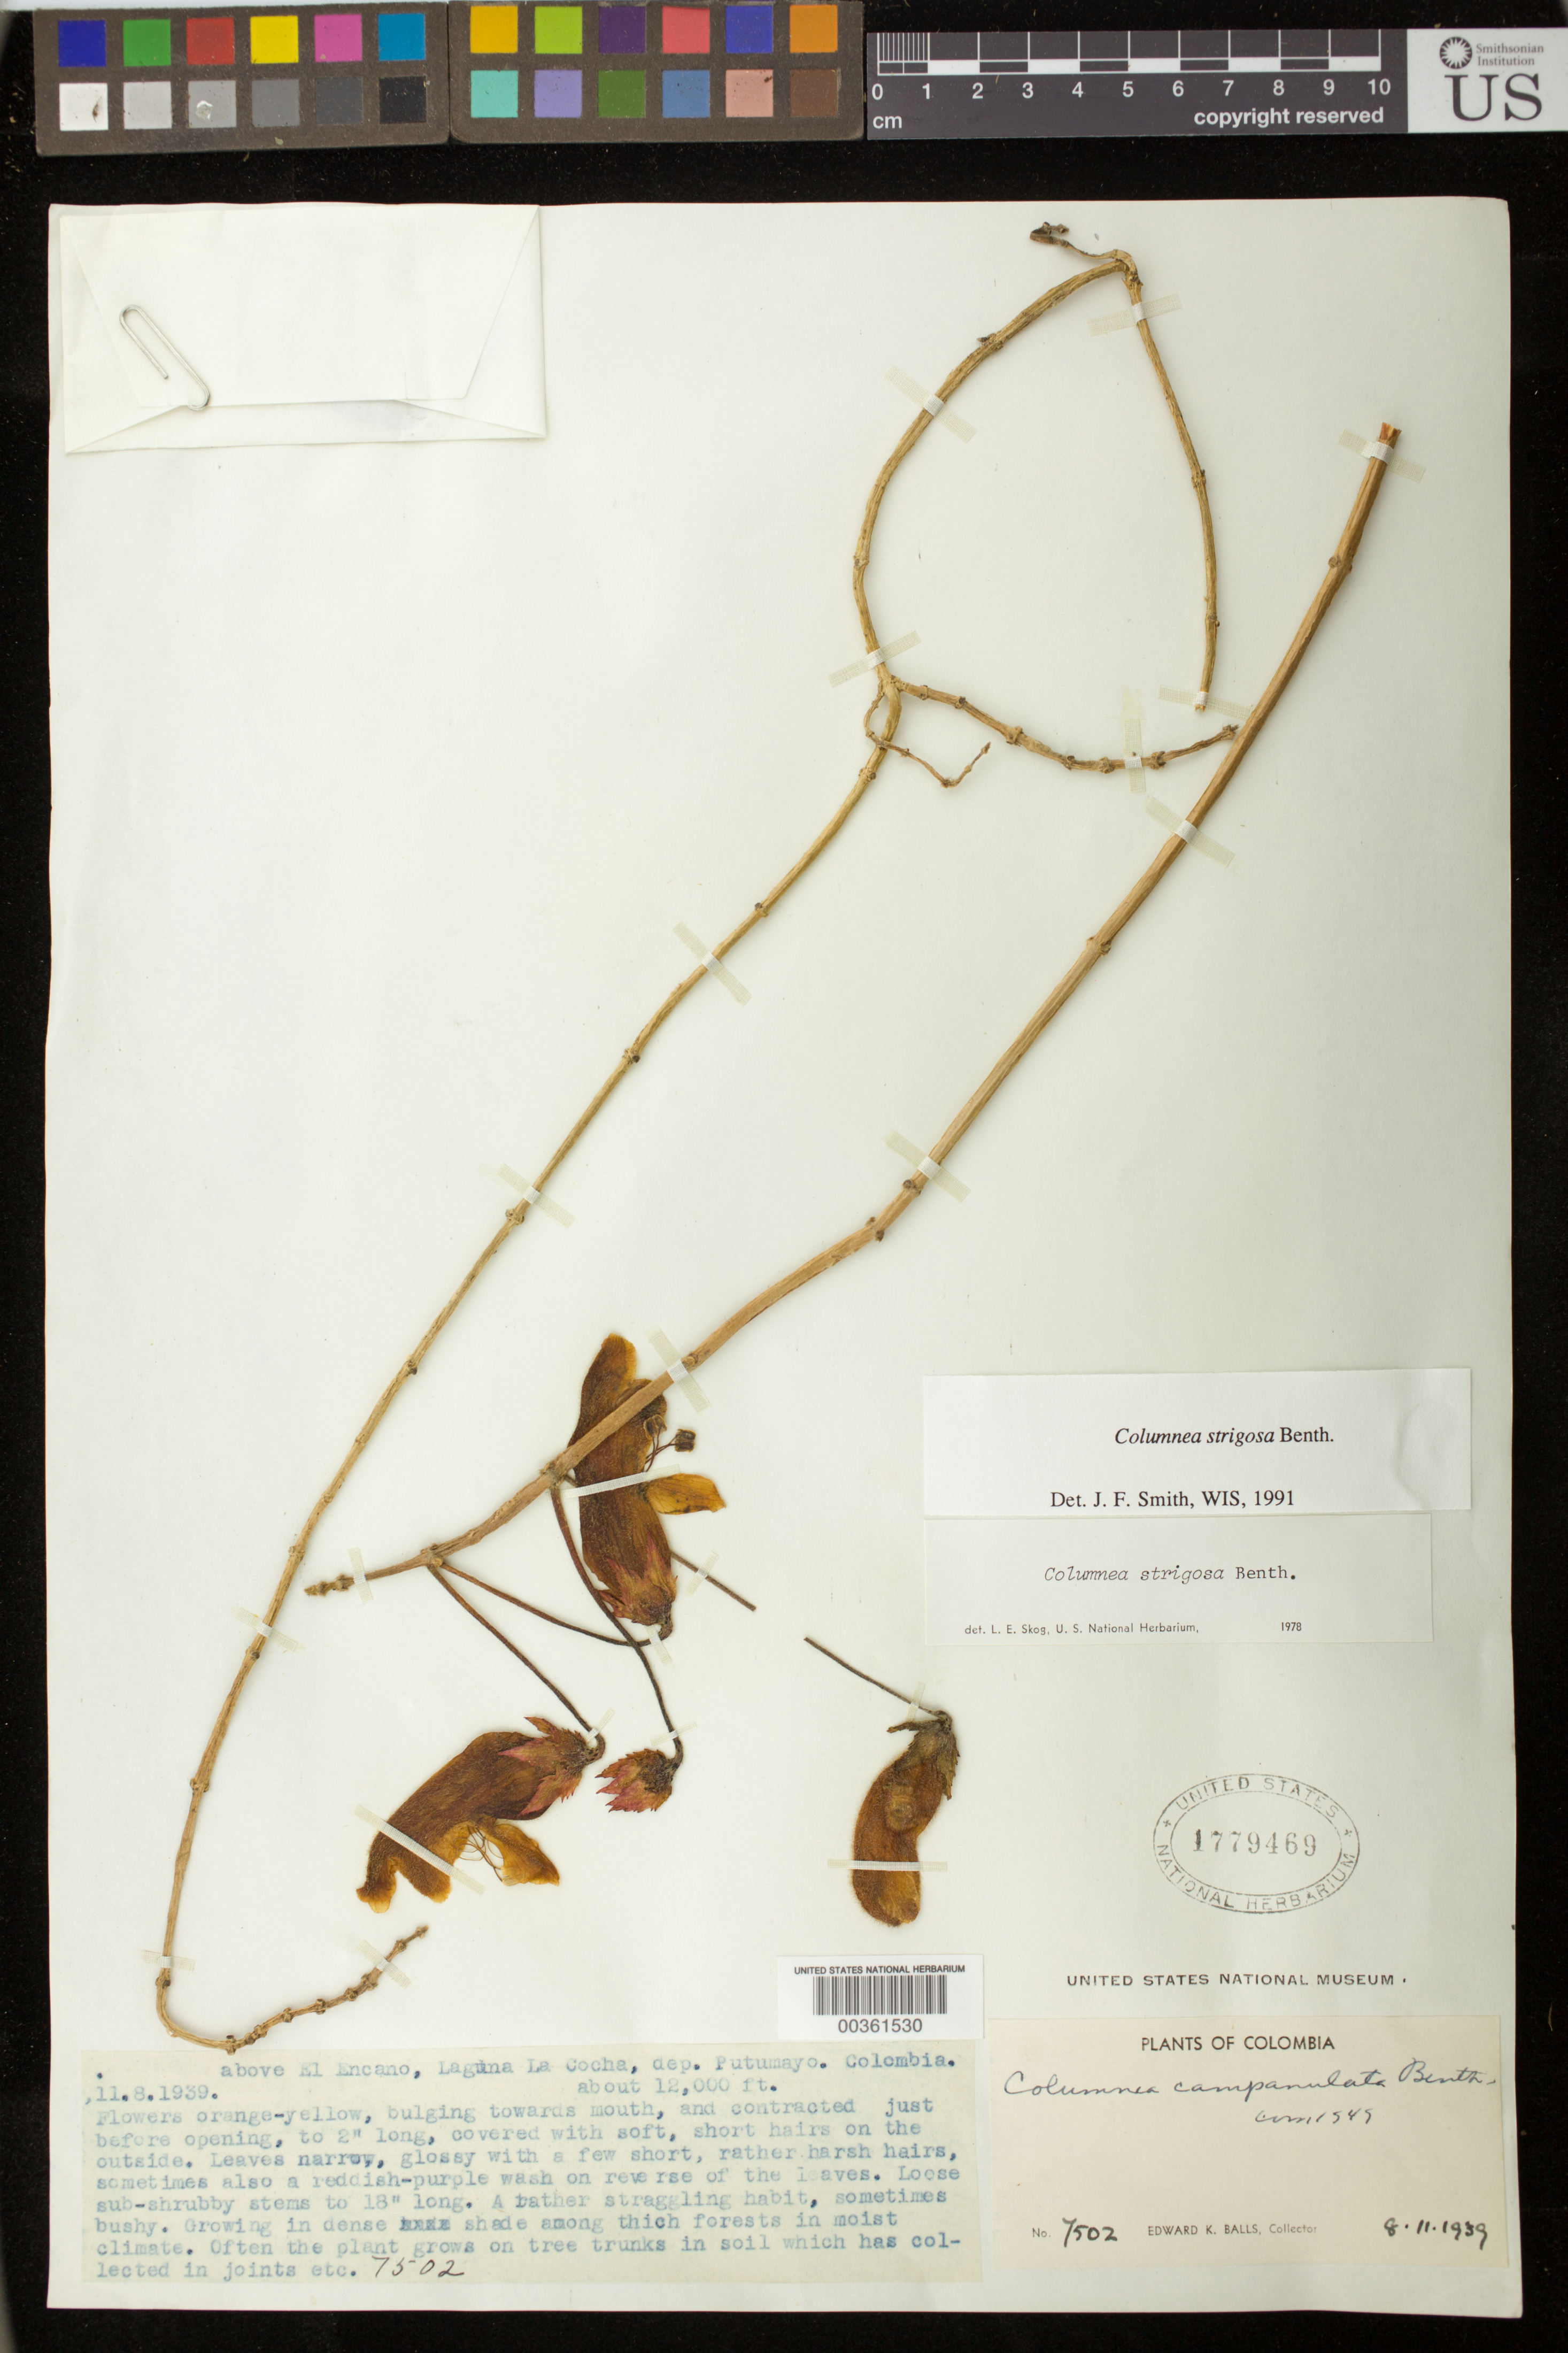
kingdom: Plantae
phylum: Tracheophyta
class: Magnoliopsida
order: Lamiales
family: Gesneriaceae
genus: Columnea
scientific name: Columnea strigosa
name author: Benth.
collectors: E. K. Balls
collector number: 7502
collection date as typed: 11 Aug 1939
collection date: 1939-08-11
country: Colombia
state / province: Putumayo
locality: Above El Encano, Laguna La Cocha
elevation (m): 3658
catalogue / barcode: US 1779469